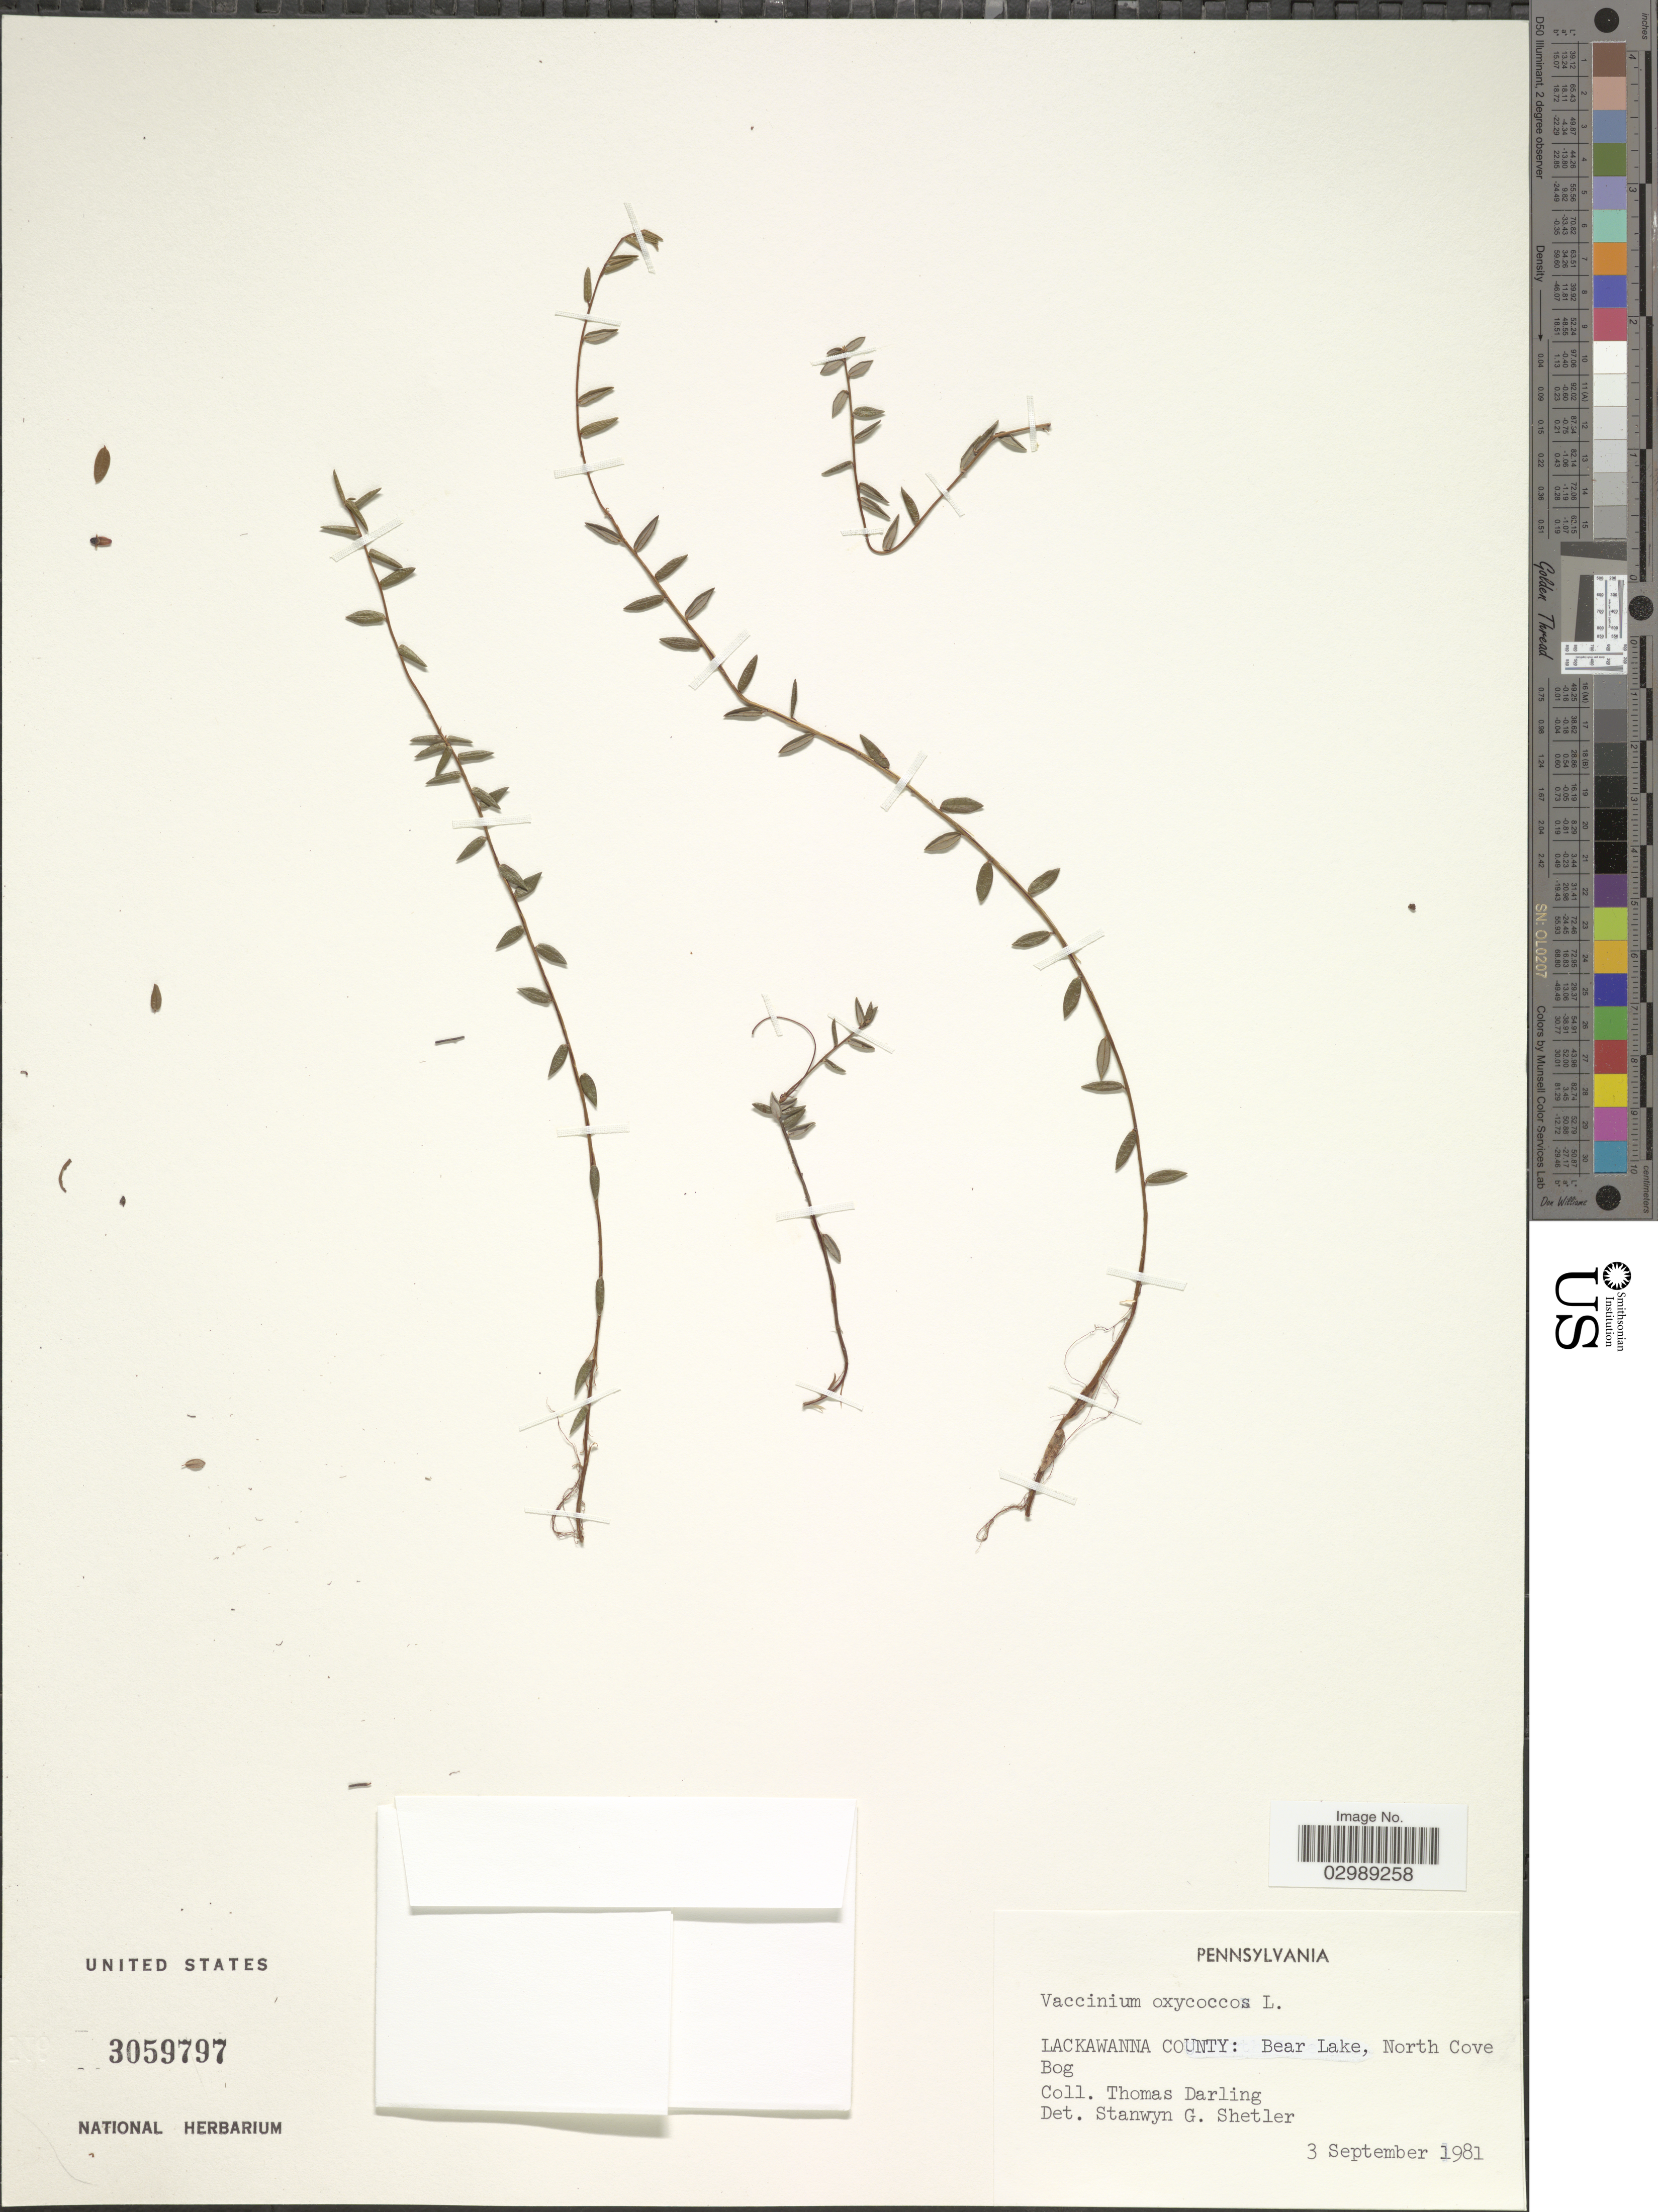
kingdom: Plantae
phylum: Tracheophyta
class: Magnoliopsida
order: Ericales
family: Ericaceae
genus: Vaccinium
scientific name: Vaccinium oxycoccos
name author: L.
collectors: T. Darling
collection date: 1981-09-03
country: United States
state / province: Pennsylvania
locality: Lackawanna County: Bear Lake, North Cove Bog.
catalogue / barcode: US 3059797